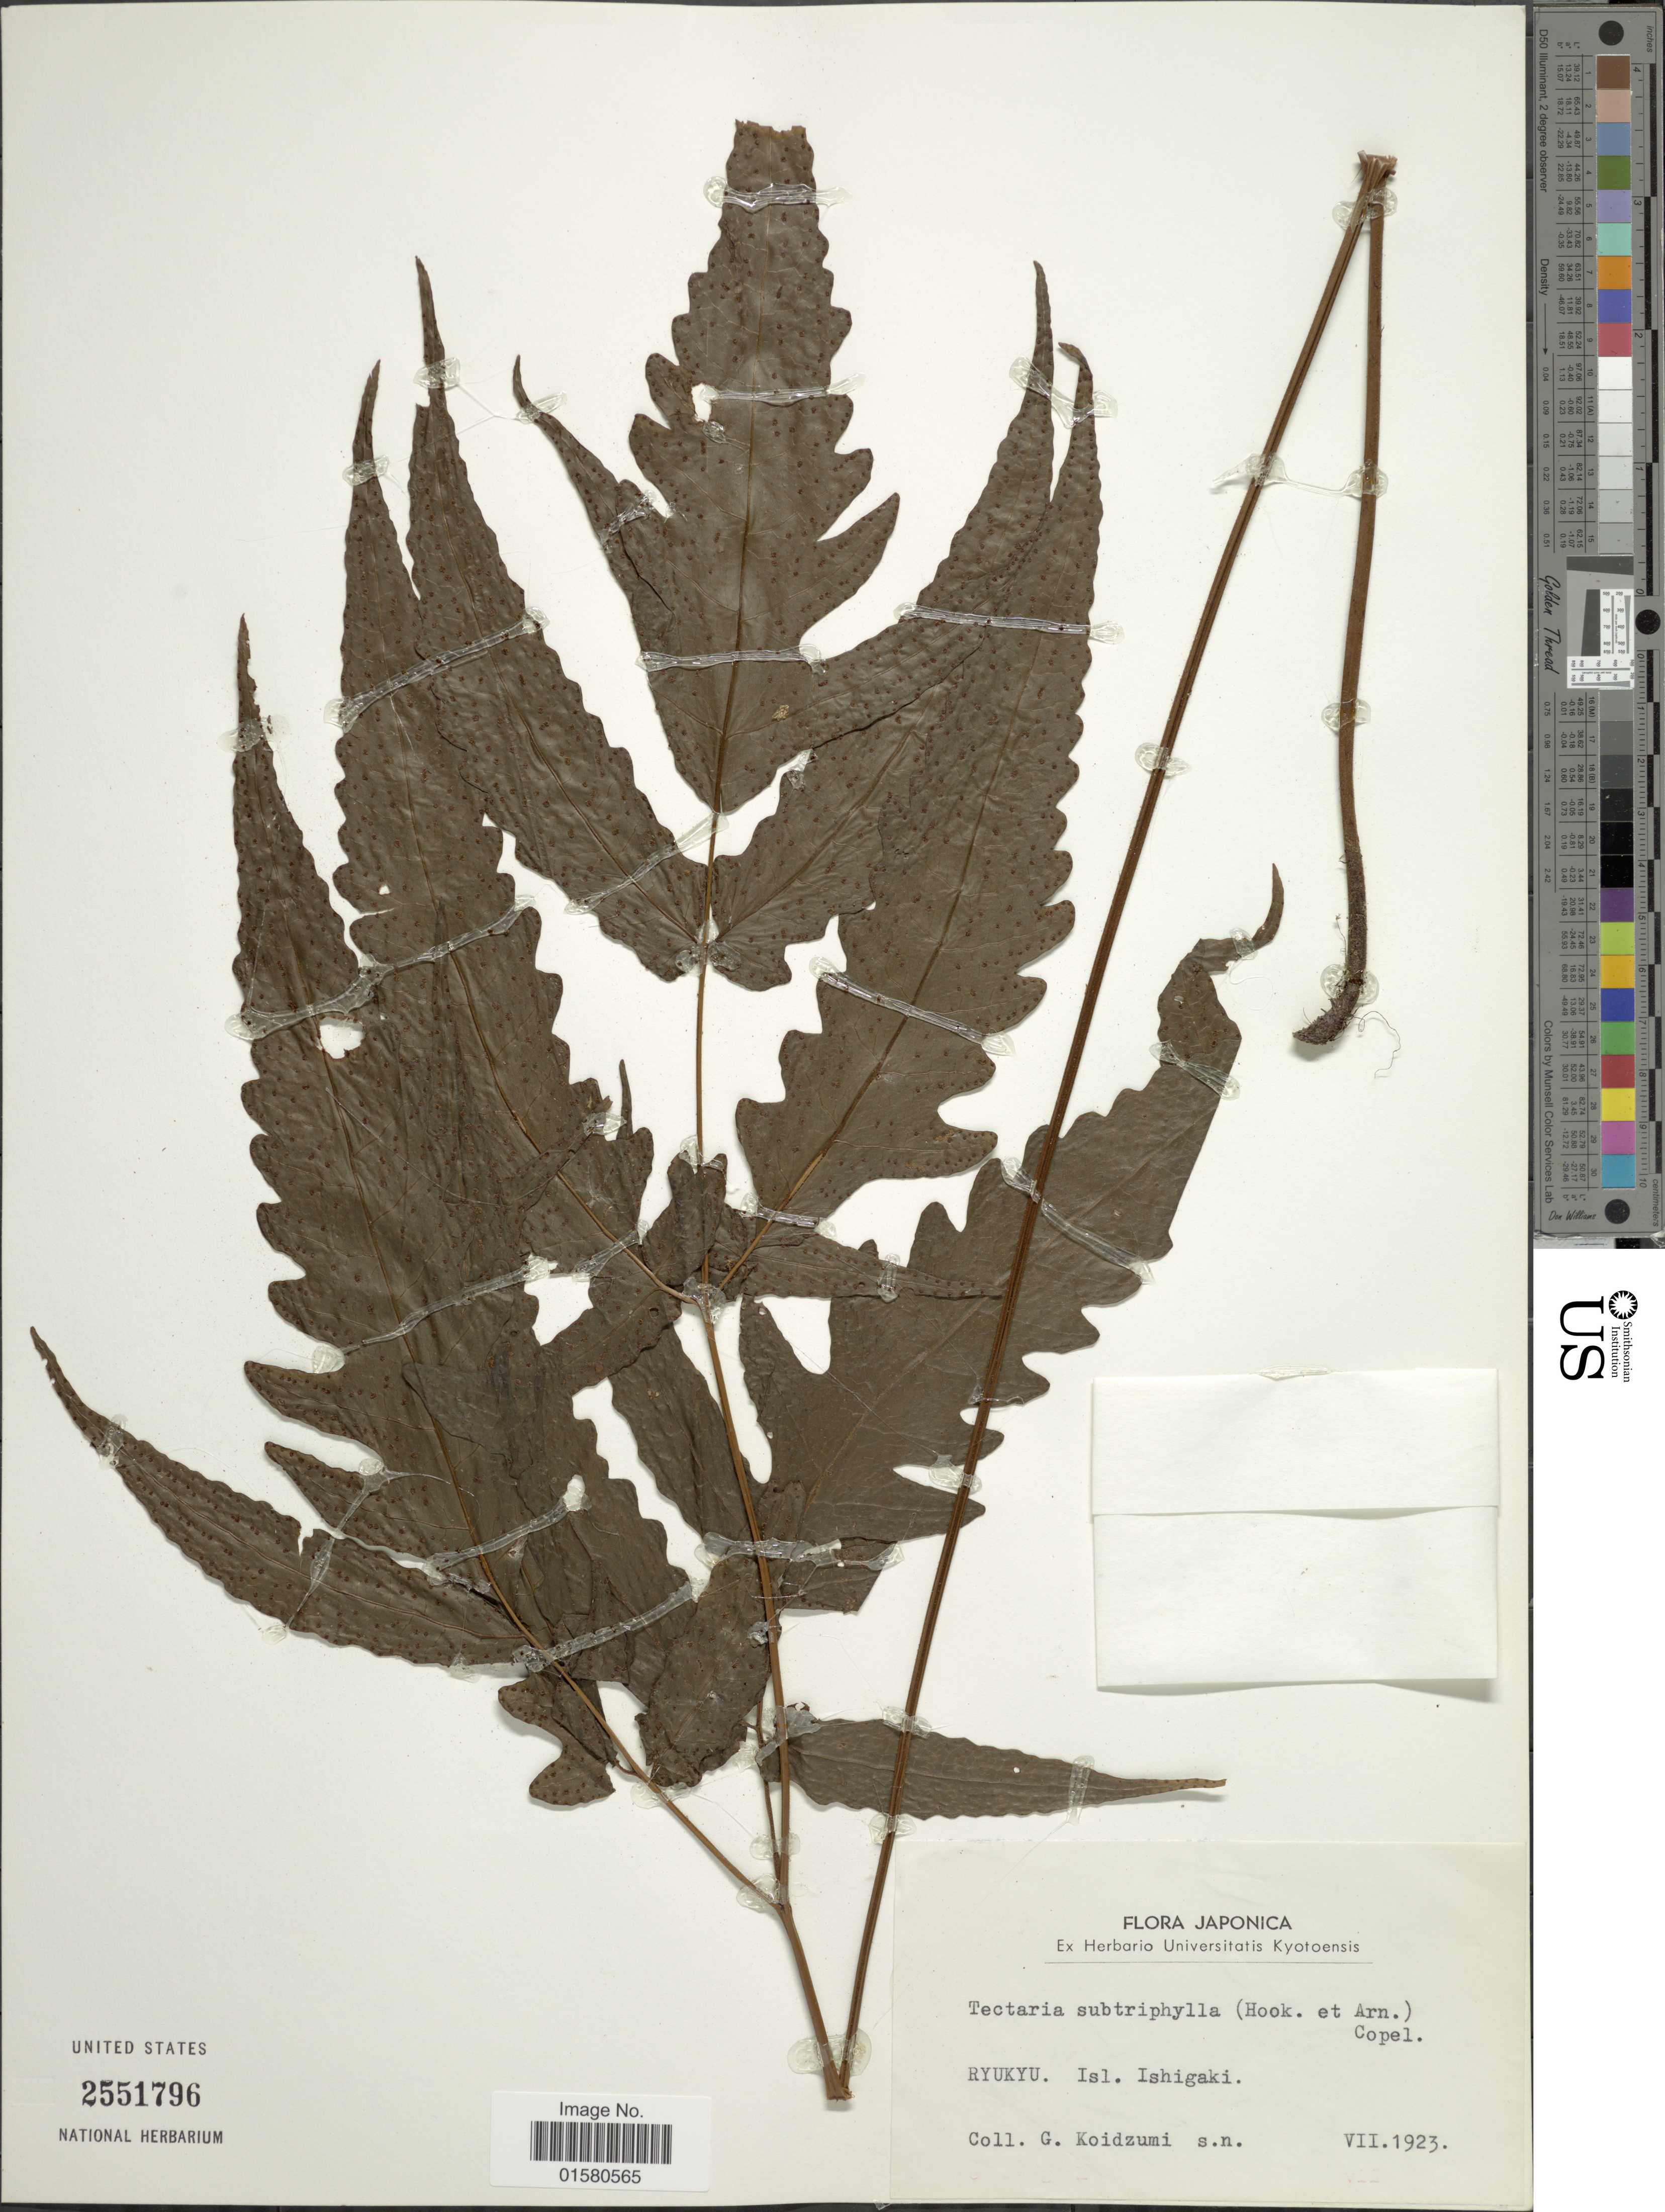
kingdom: Plantae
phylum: Tracheophyta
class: Polypodiopsida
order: Polypodiales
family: Tectariaceae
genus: Tectaria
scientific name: Tectaria subtriphylla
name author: (Hook. & Arn.) Copel.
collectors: G. Koidzumi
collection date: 1923-07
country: Japan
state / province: Okinawa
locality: Ryukyu, Isl, Ishigaki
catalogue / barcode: US 2551796